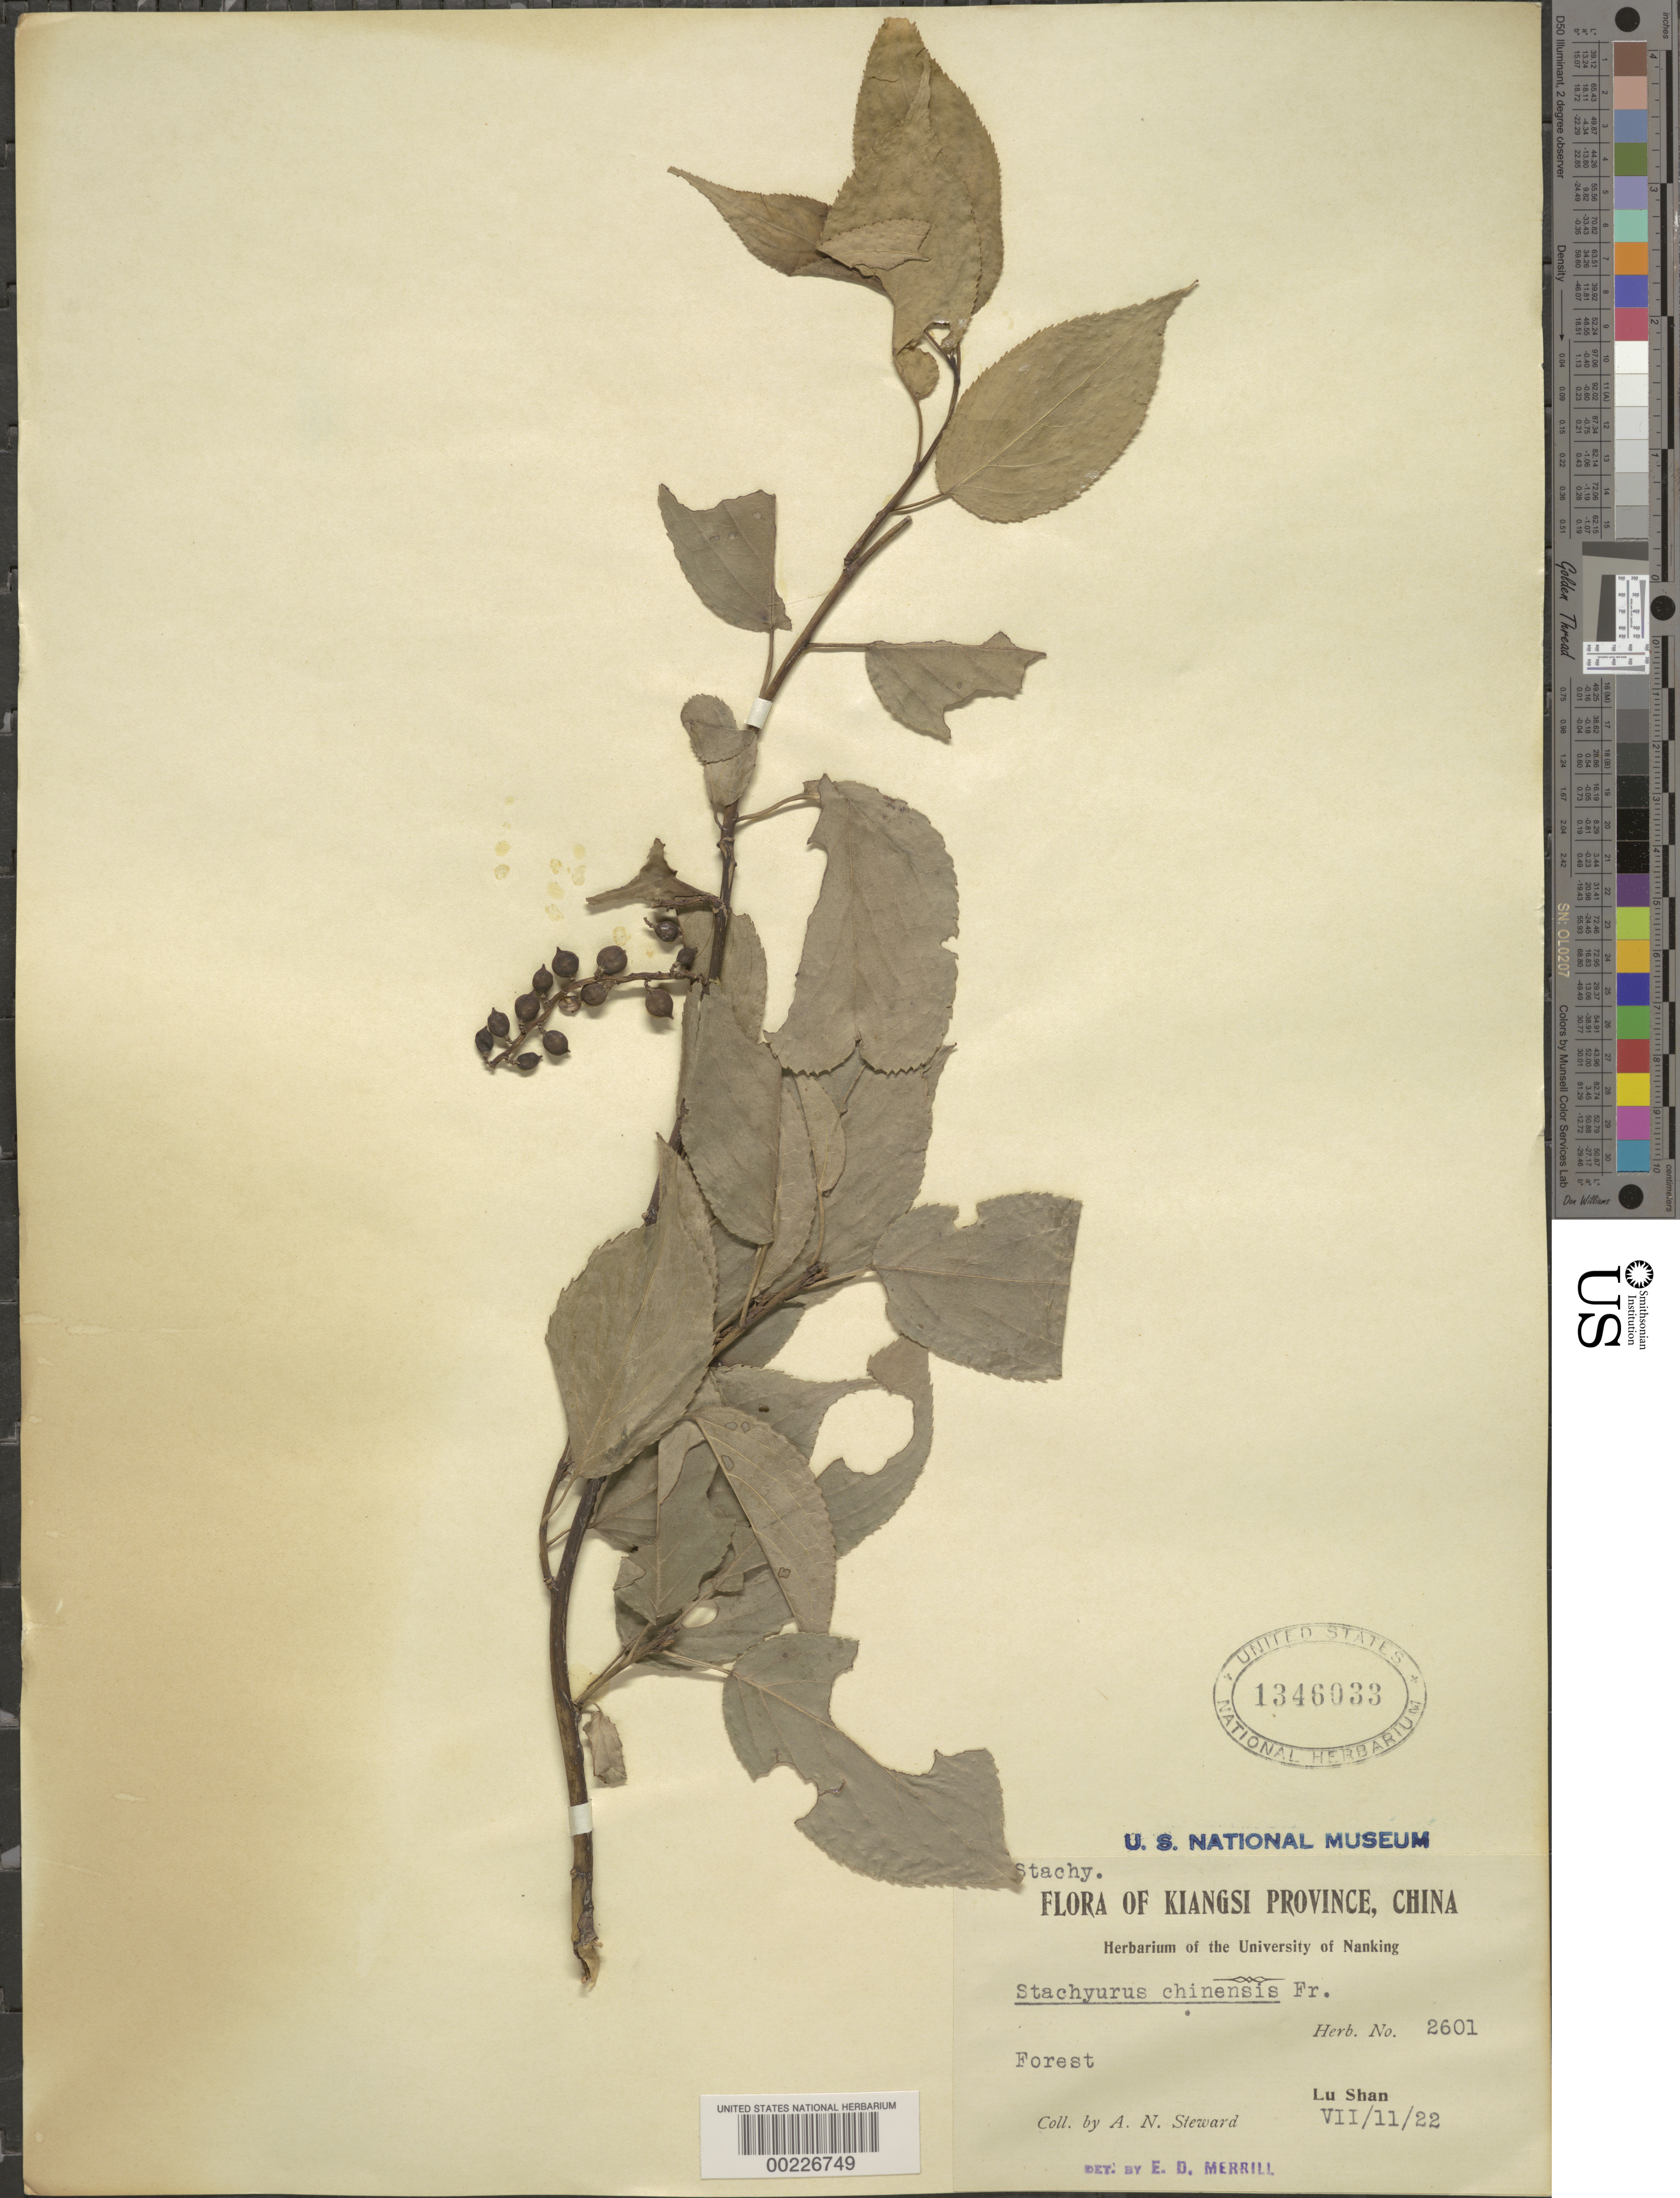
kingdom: Plantae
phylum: Tracheophyta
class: Magnoliopsida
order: Crossosomatales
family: Stachyuraceae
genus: Stachyurus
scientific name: Stachyurus chinensis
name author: Franch.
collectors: A. N. Steward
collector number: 2601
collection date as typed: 11 Jul 1922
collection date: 1922-07-11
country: China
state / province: Jiangxi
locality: Lu shan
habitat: Forest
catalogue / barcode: US 1346033